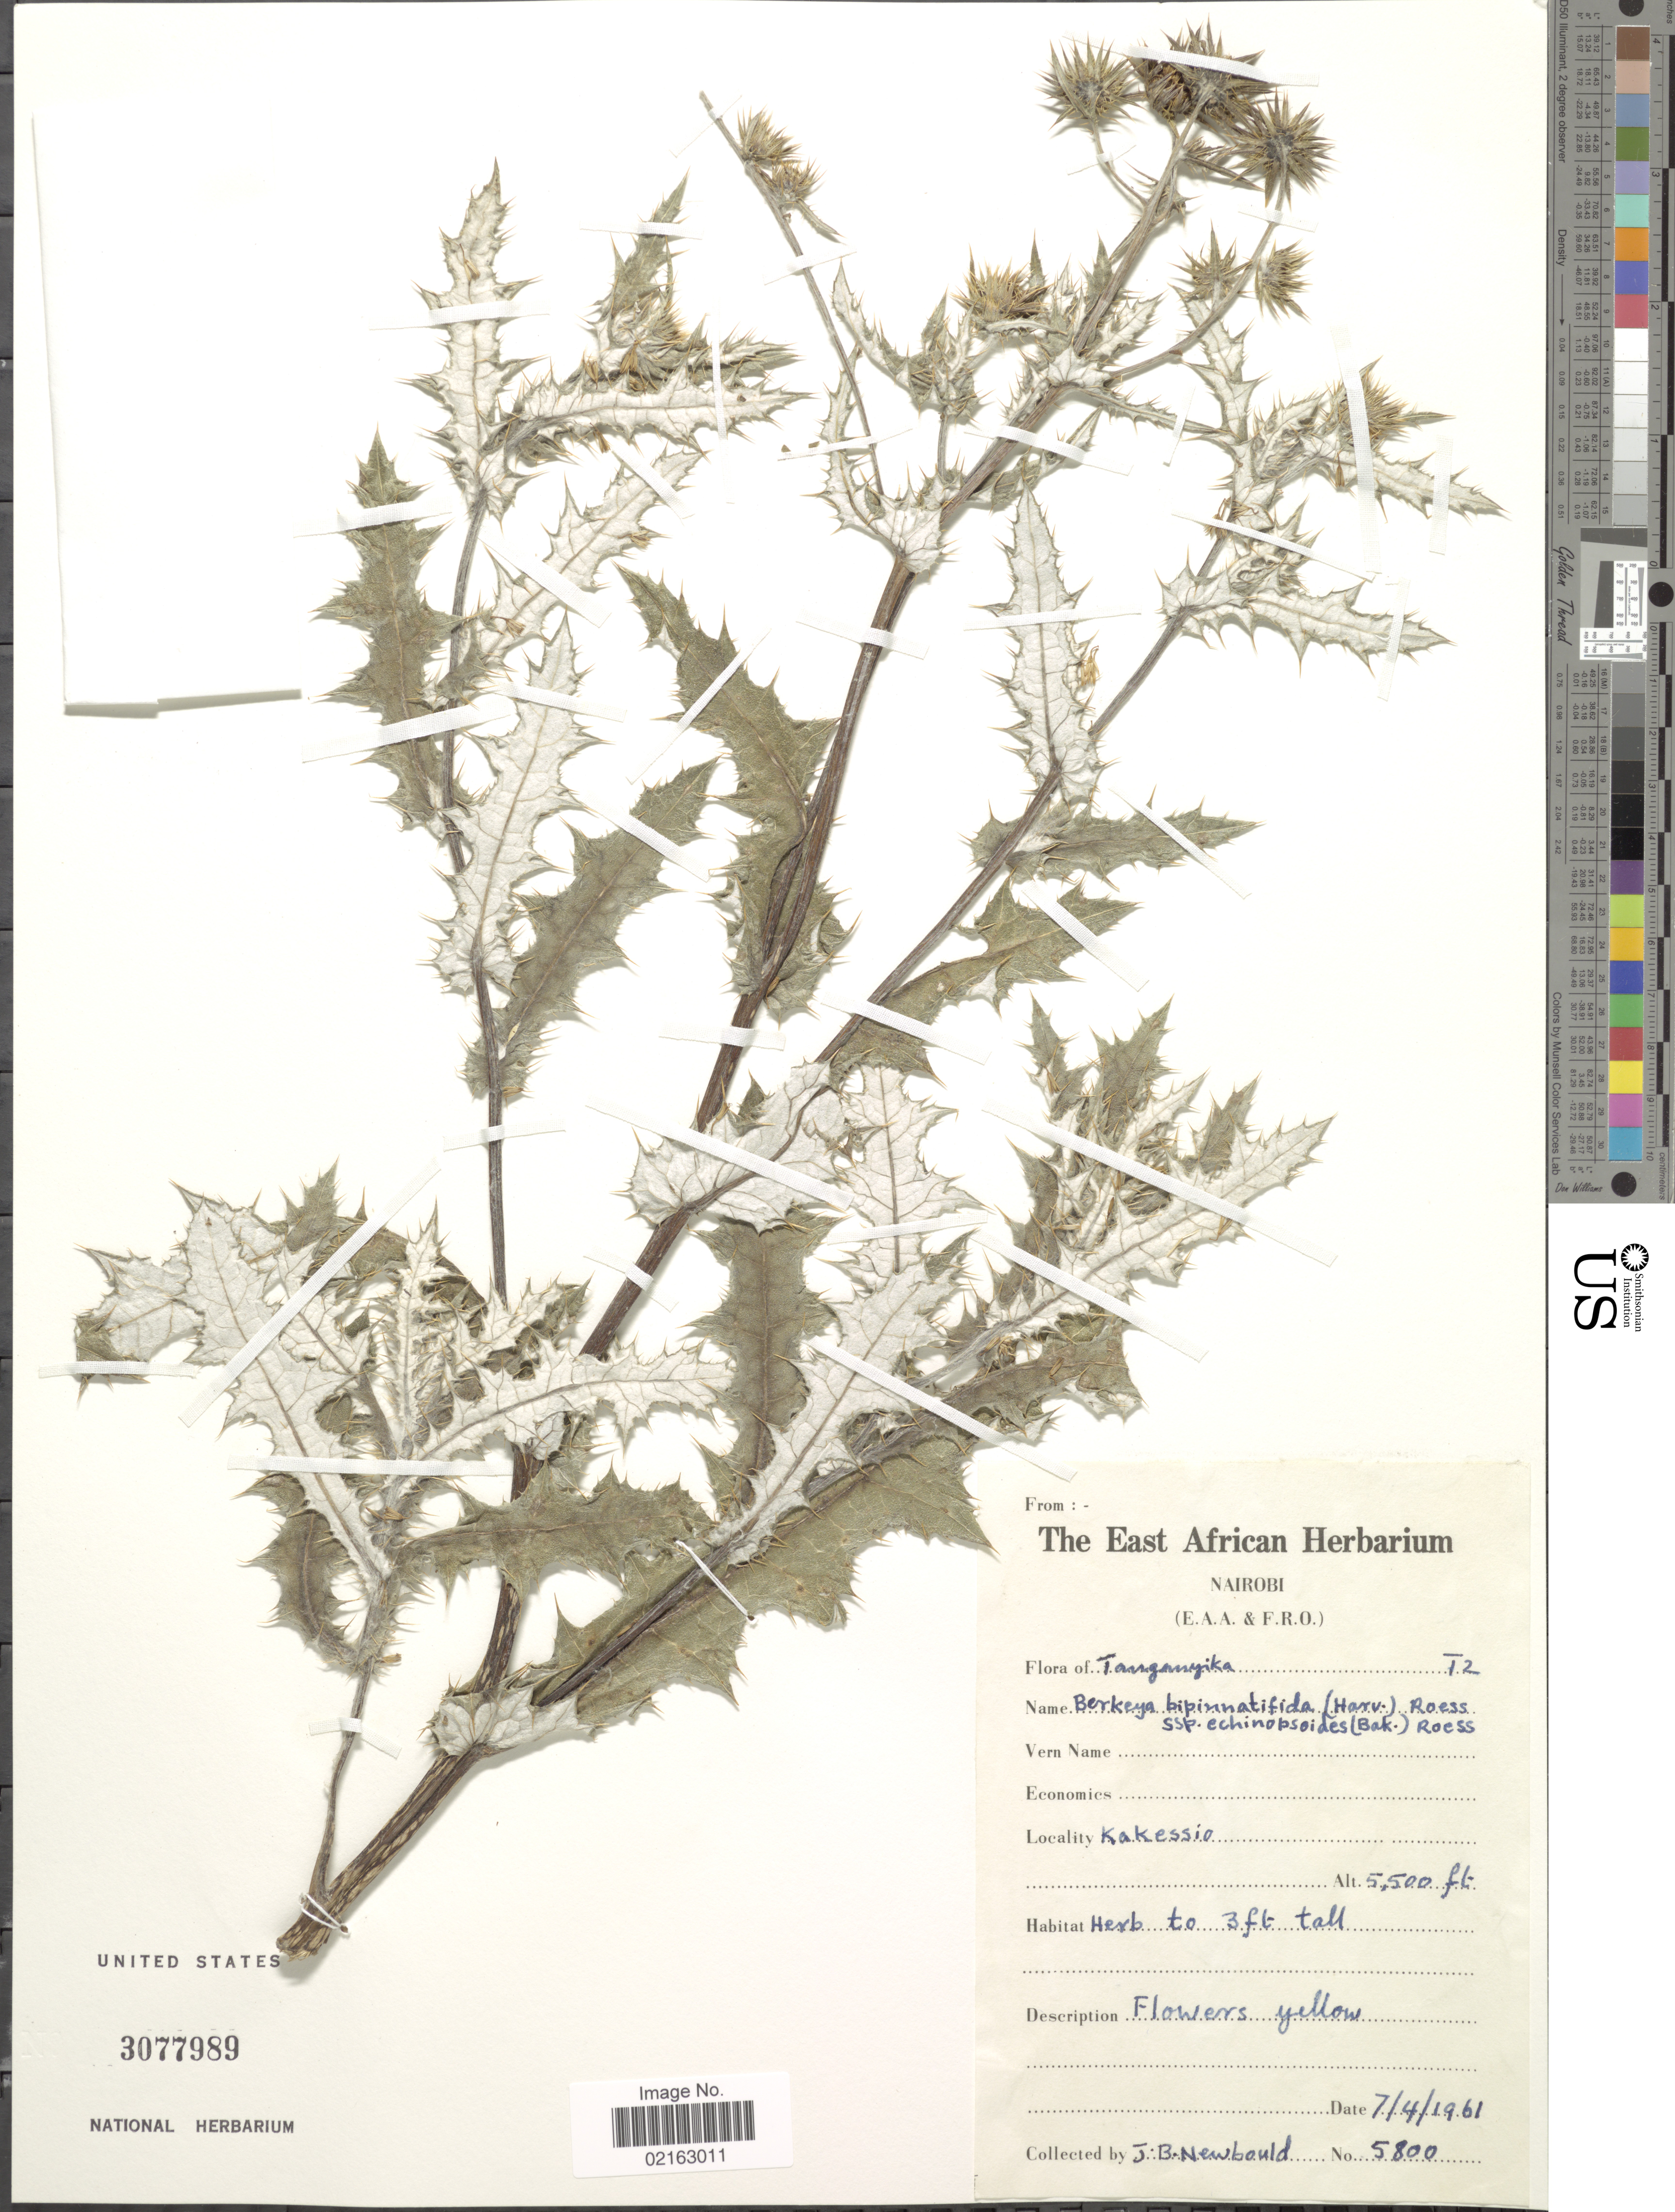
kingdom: Plantae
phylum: Tracheophyta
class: Magnoliopsida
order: Asterales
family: Asteraceae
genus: Berkheya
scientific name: Berkheya bipinnatifida subsp. echinopsoides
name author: (Baker) Roessler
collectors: J. Newbould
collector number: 5800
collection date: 1961-04-07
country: Tanzania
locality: Tanganyika T2. Kakessie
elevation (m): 1676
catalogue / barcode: US 3077989